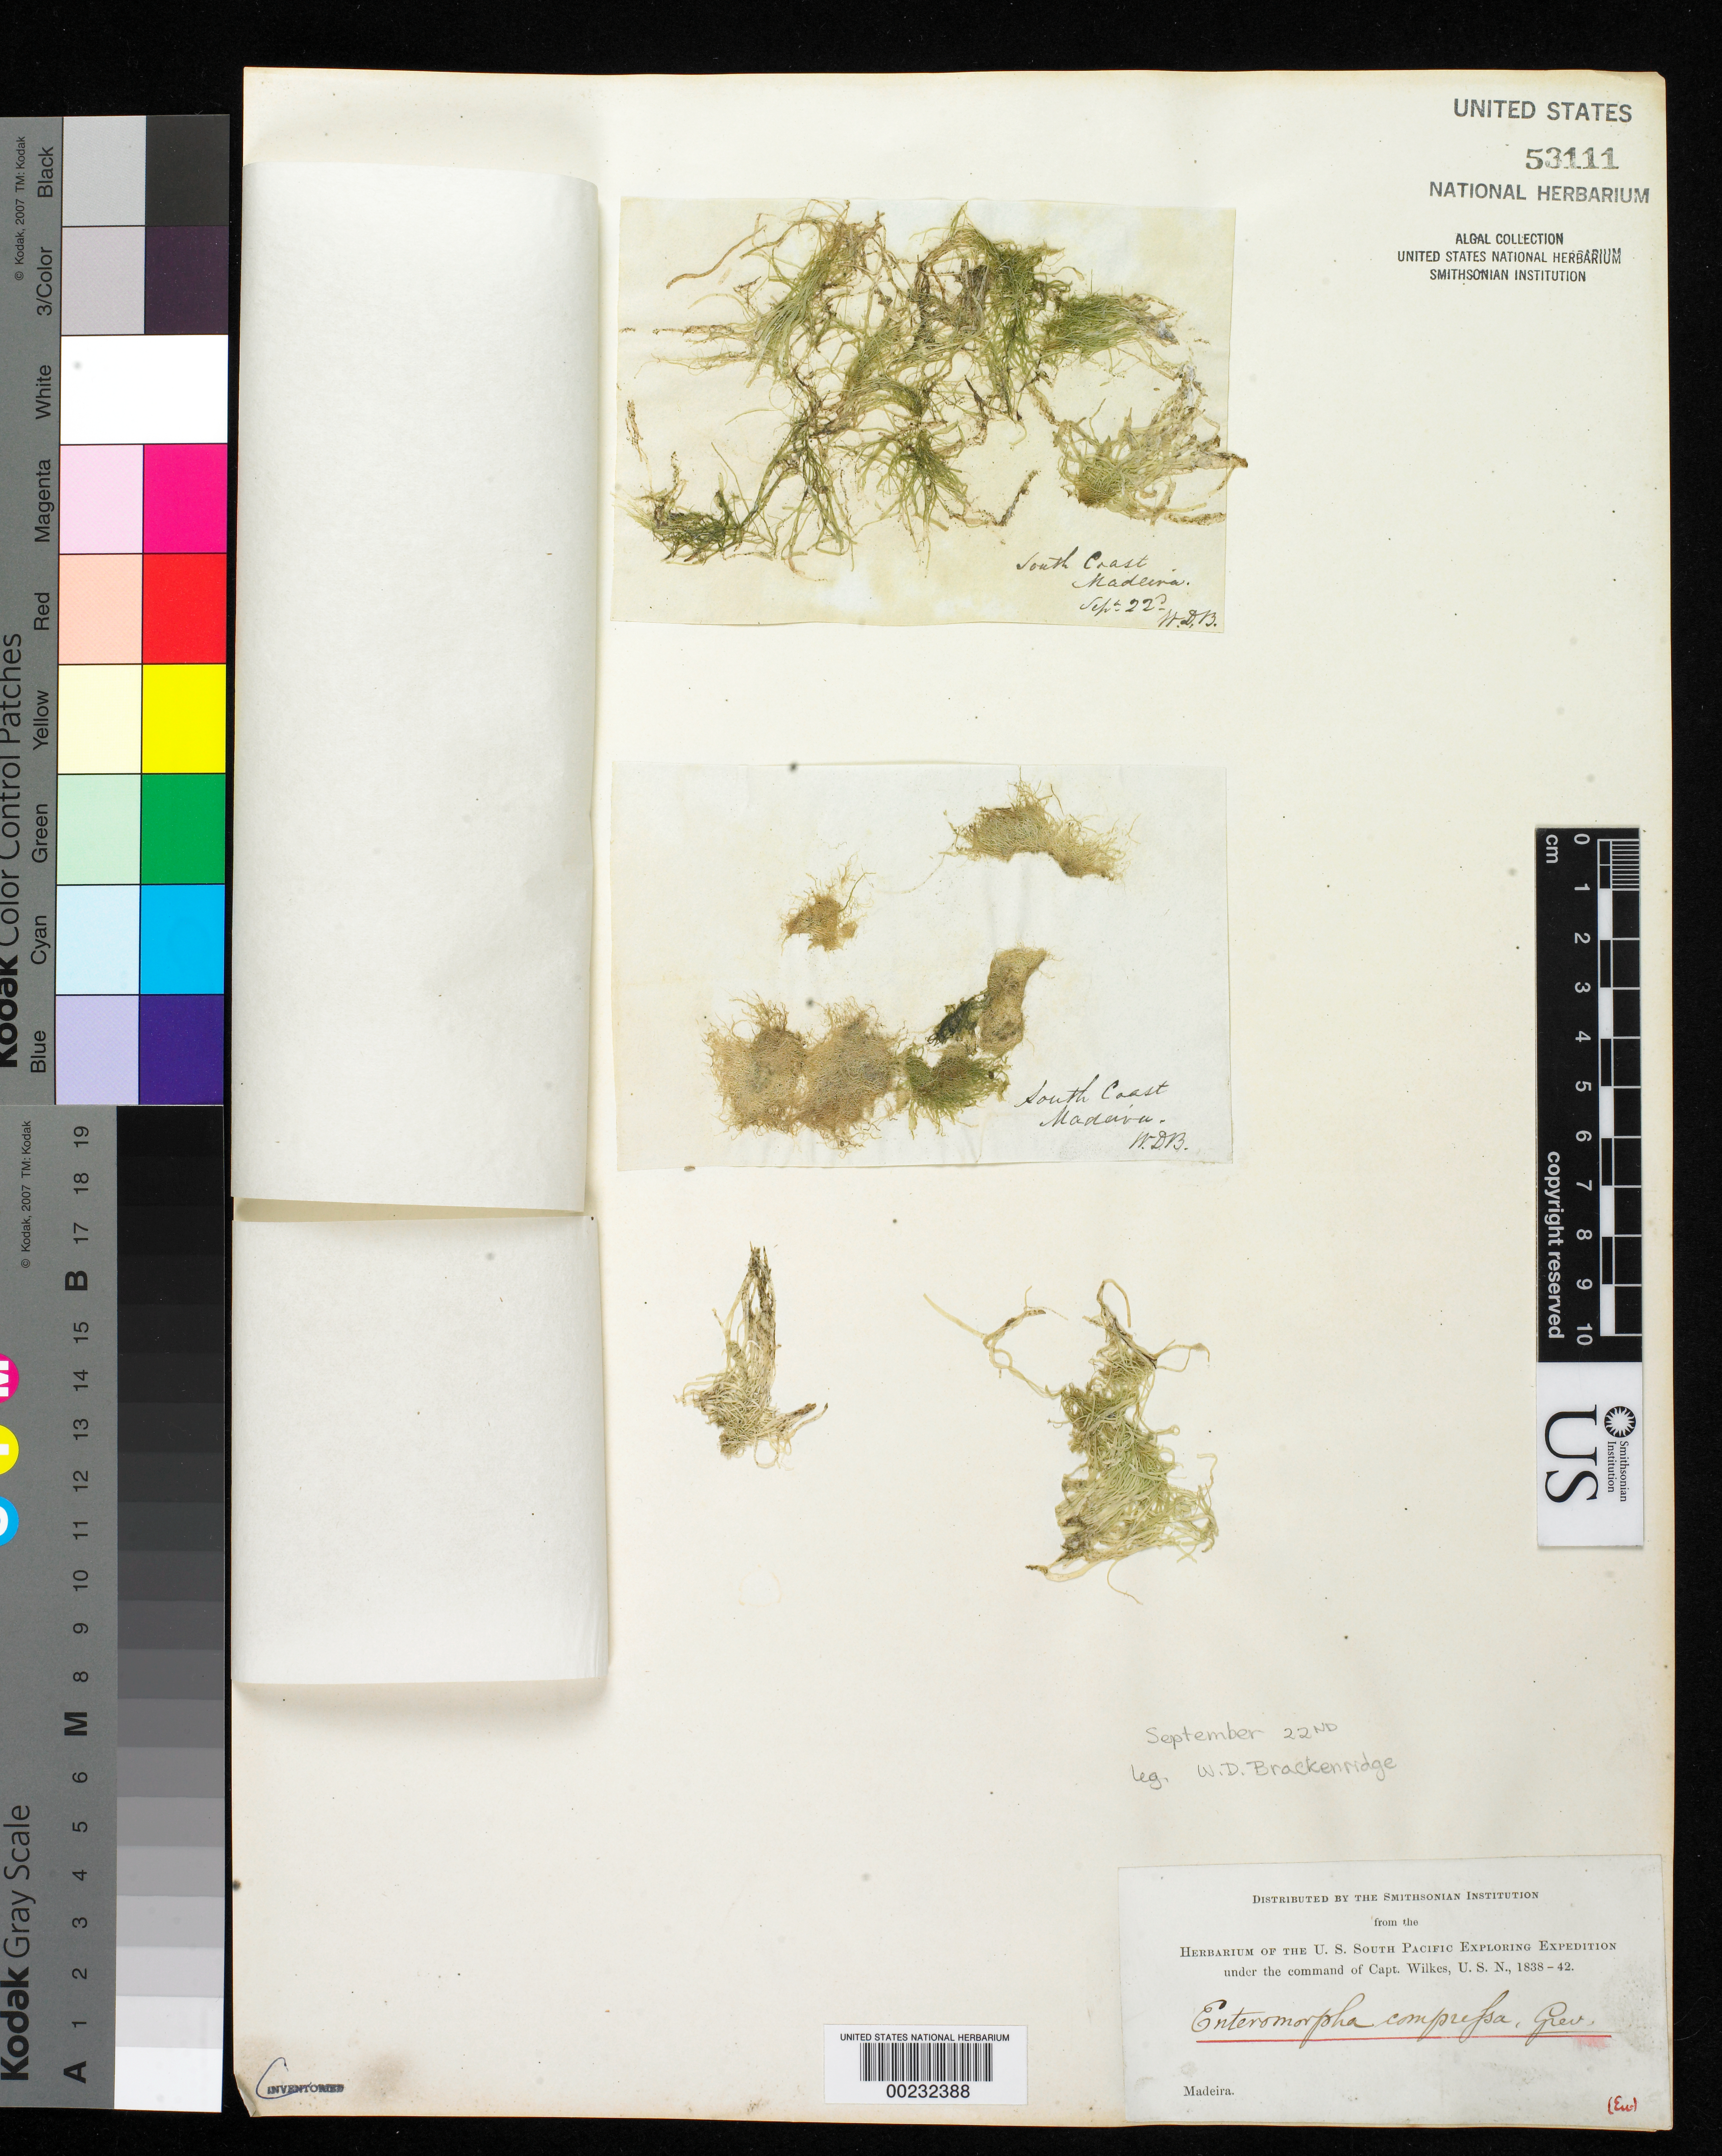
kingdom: Plantae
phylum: Chlorophyta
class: Ulvophyceae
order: Ulvales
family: Ulvaceae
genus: Enteromorpha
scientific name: Enteromorpha compressa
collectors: W. D. Brackenridge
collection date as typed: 22 Sep 1838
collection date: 1838-09-22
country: Portugal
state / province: Madeira (Aut. Reg.)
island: Madeira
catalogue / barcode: US 53111